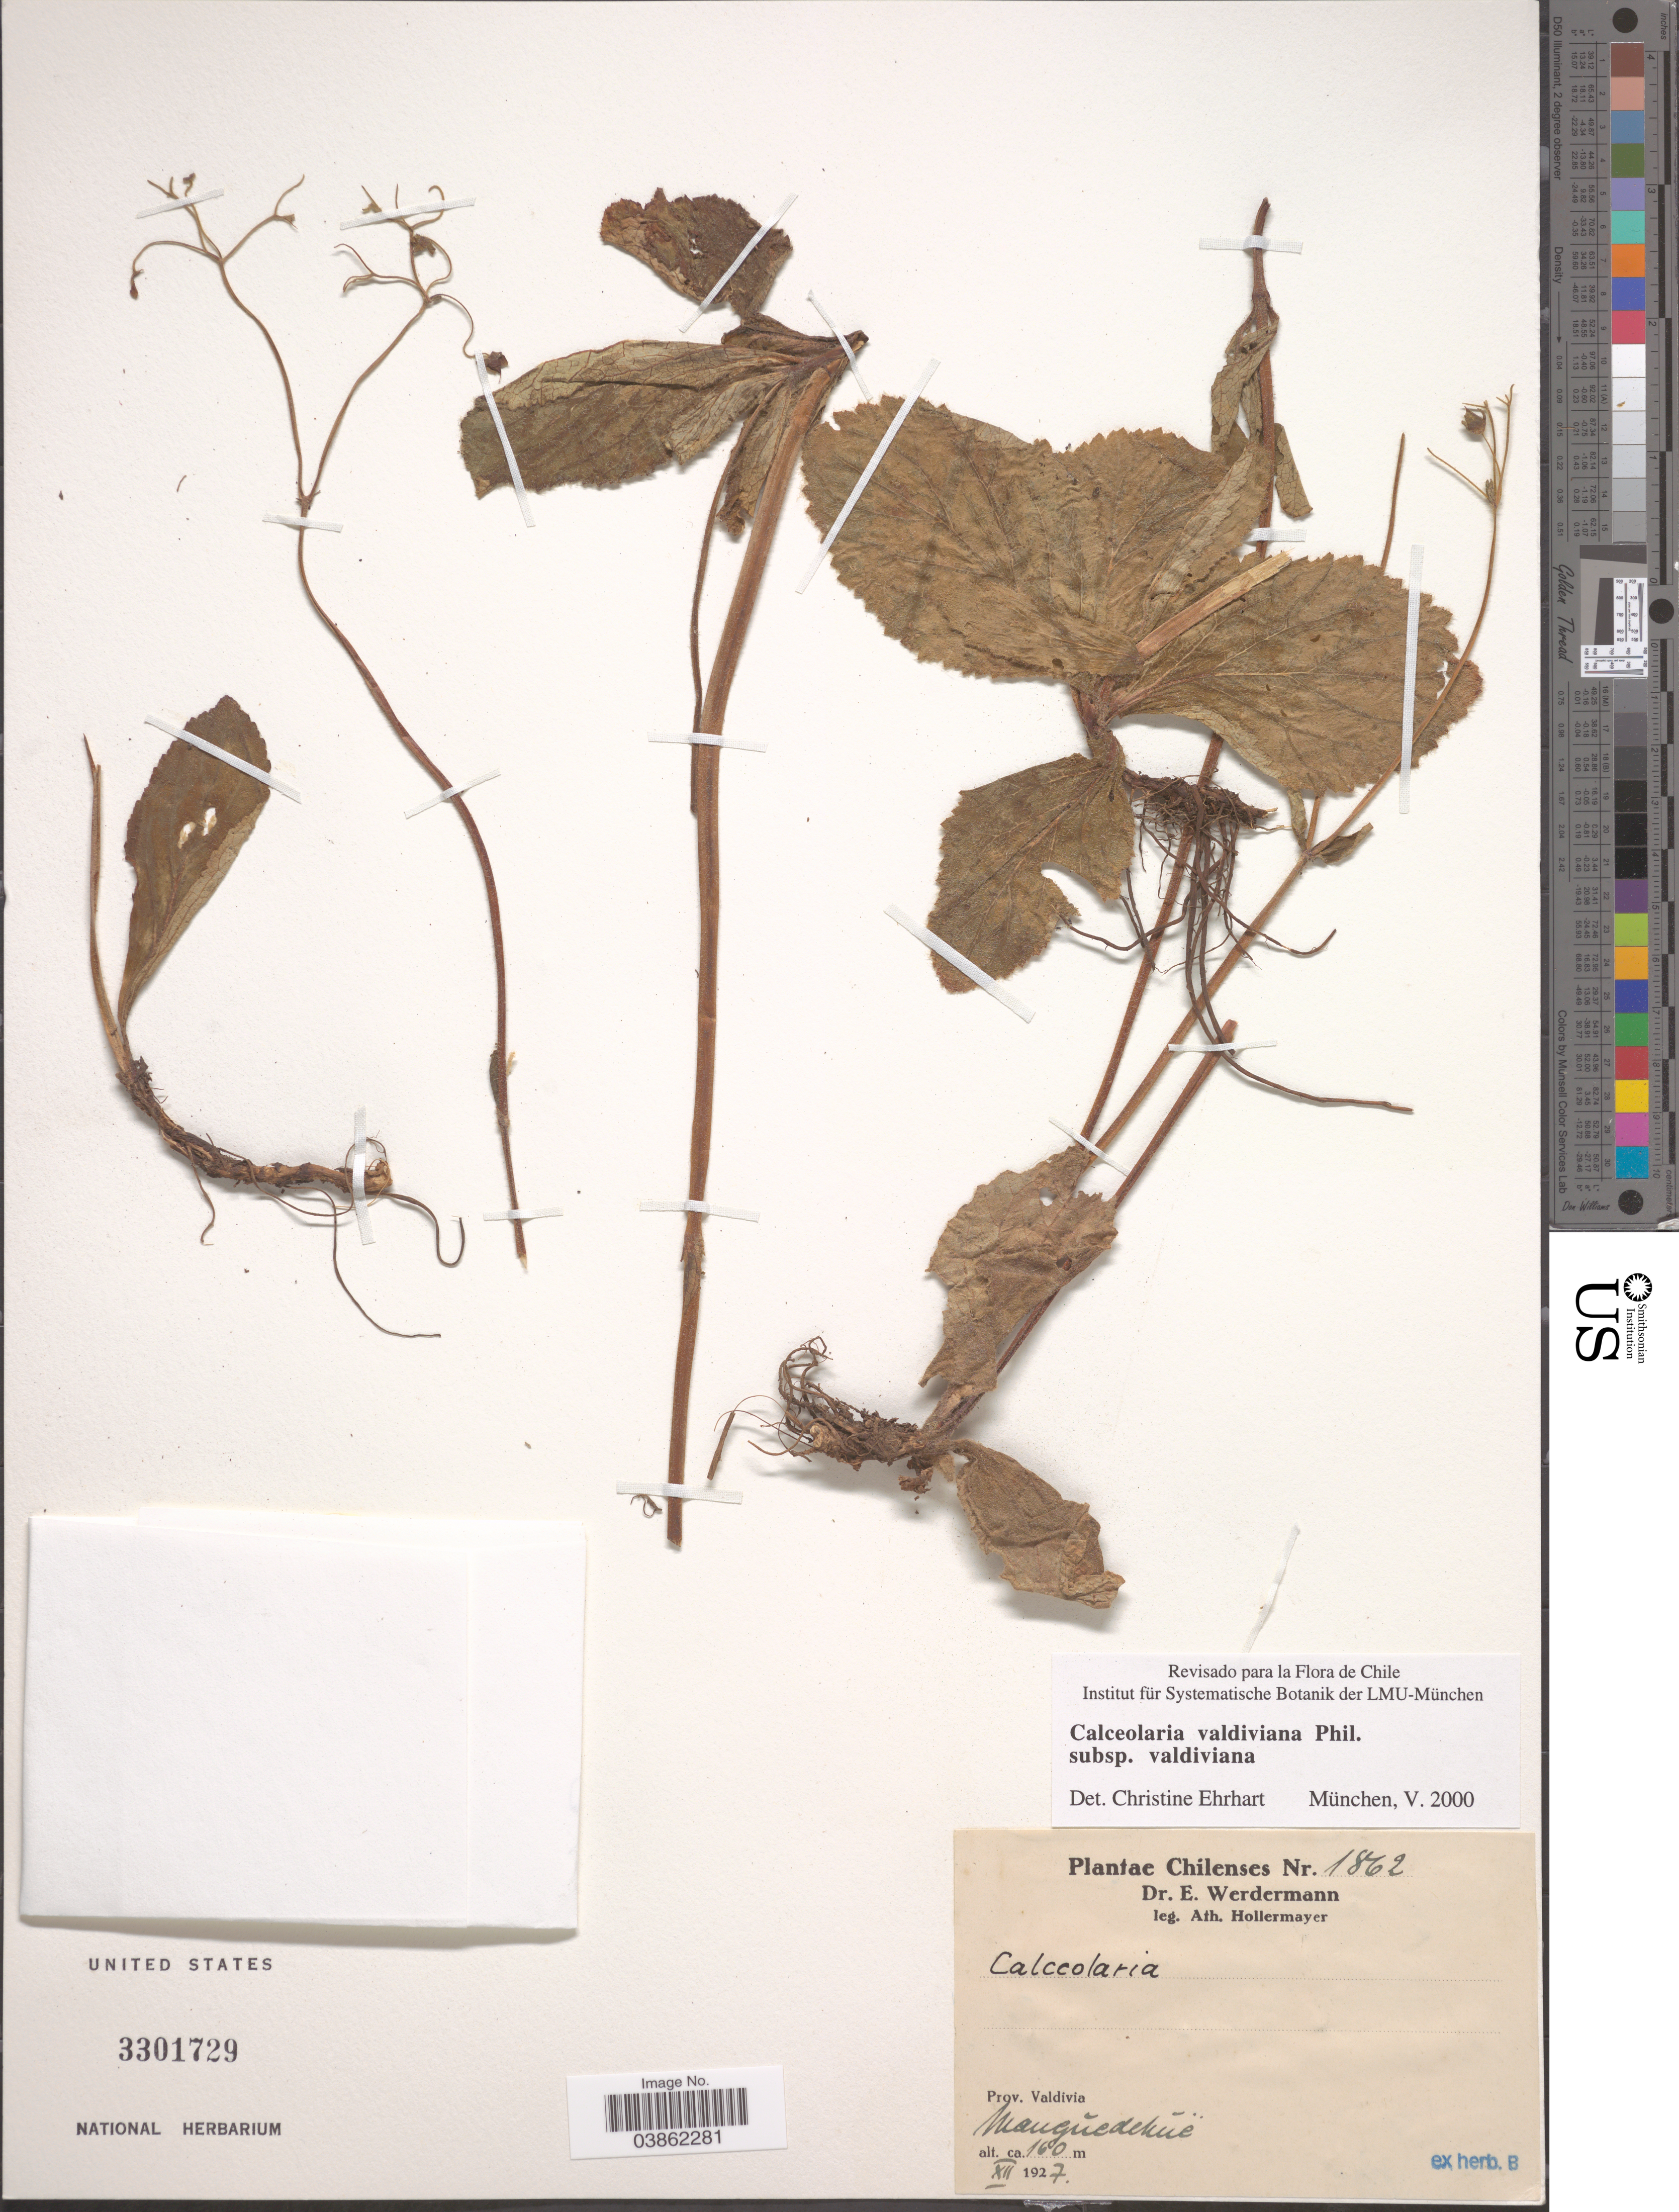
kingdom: Plantae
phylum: Tracheophyta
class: Magnoliopsida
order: Lamiales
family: Calceolariaceae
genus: Calceolaria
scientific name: Calceolaria valdiviana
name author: Phil.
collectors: A. Hollermayer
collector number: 1862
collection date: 1927-12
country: Chile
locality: Prov. Valdivia. Manguetchue.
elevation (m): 160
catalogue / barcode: US 3301729